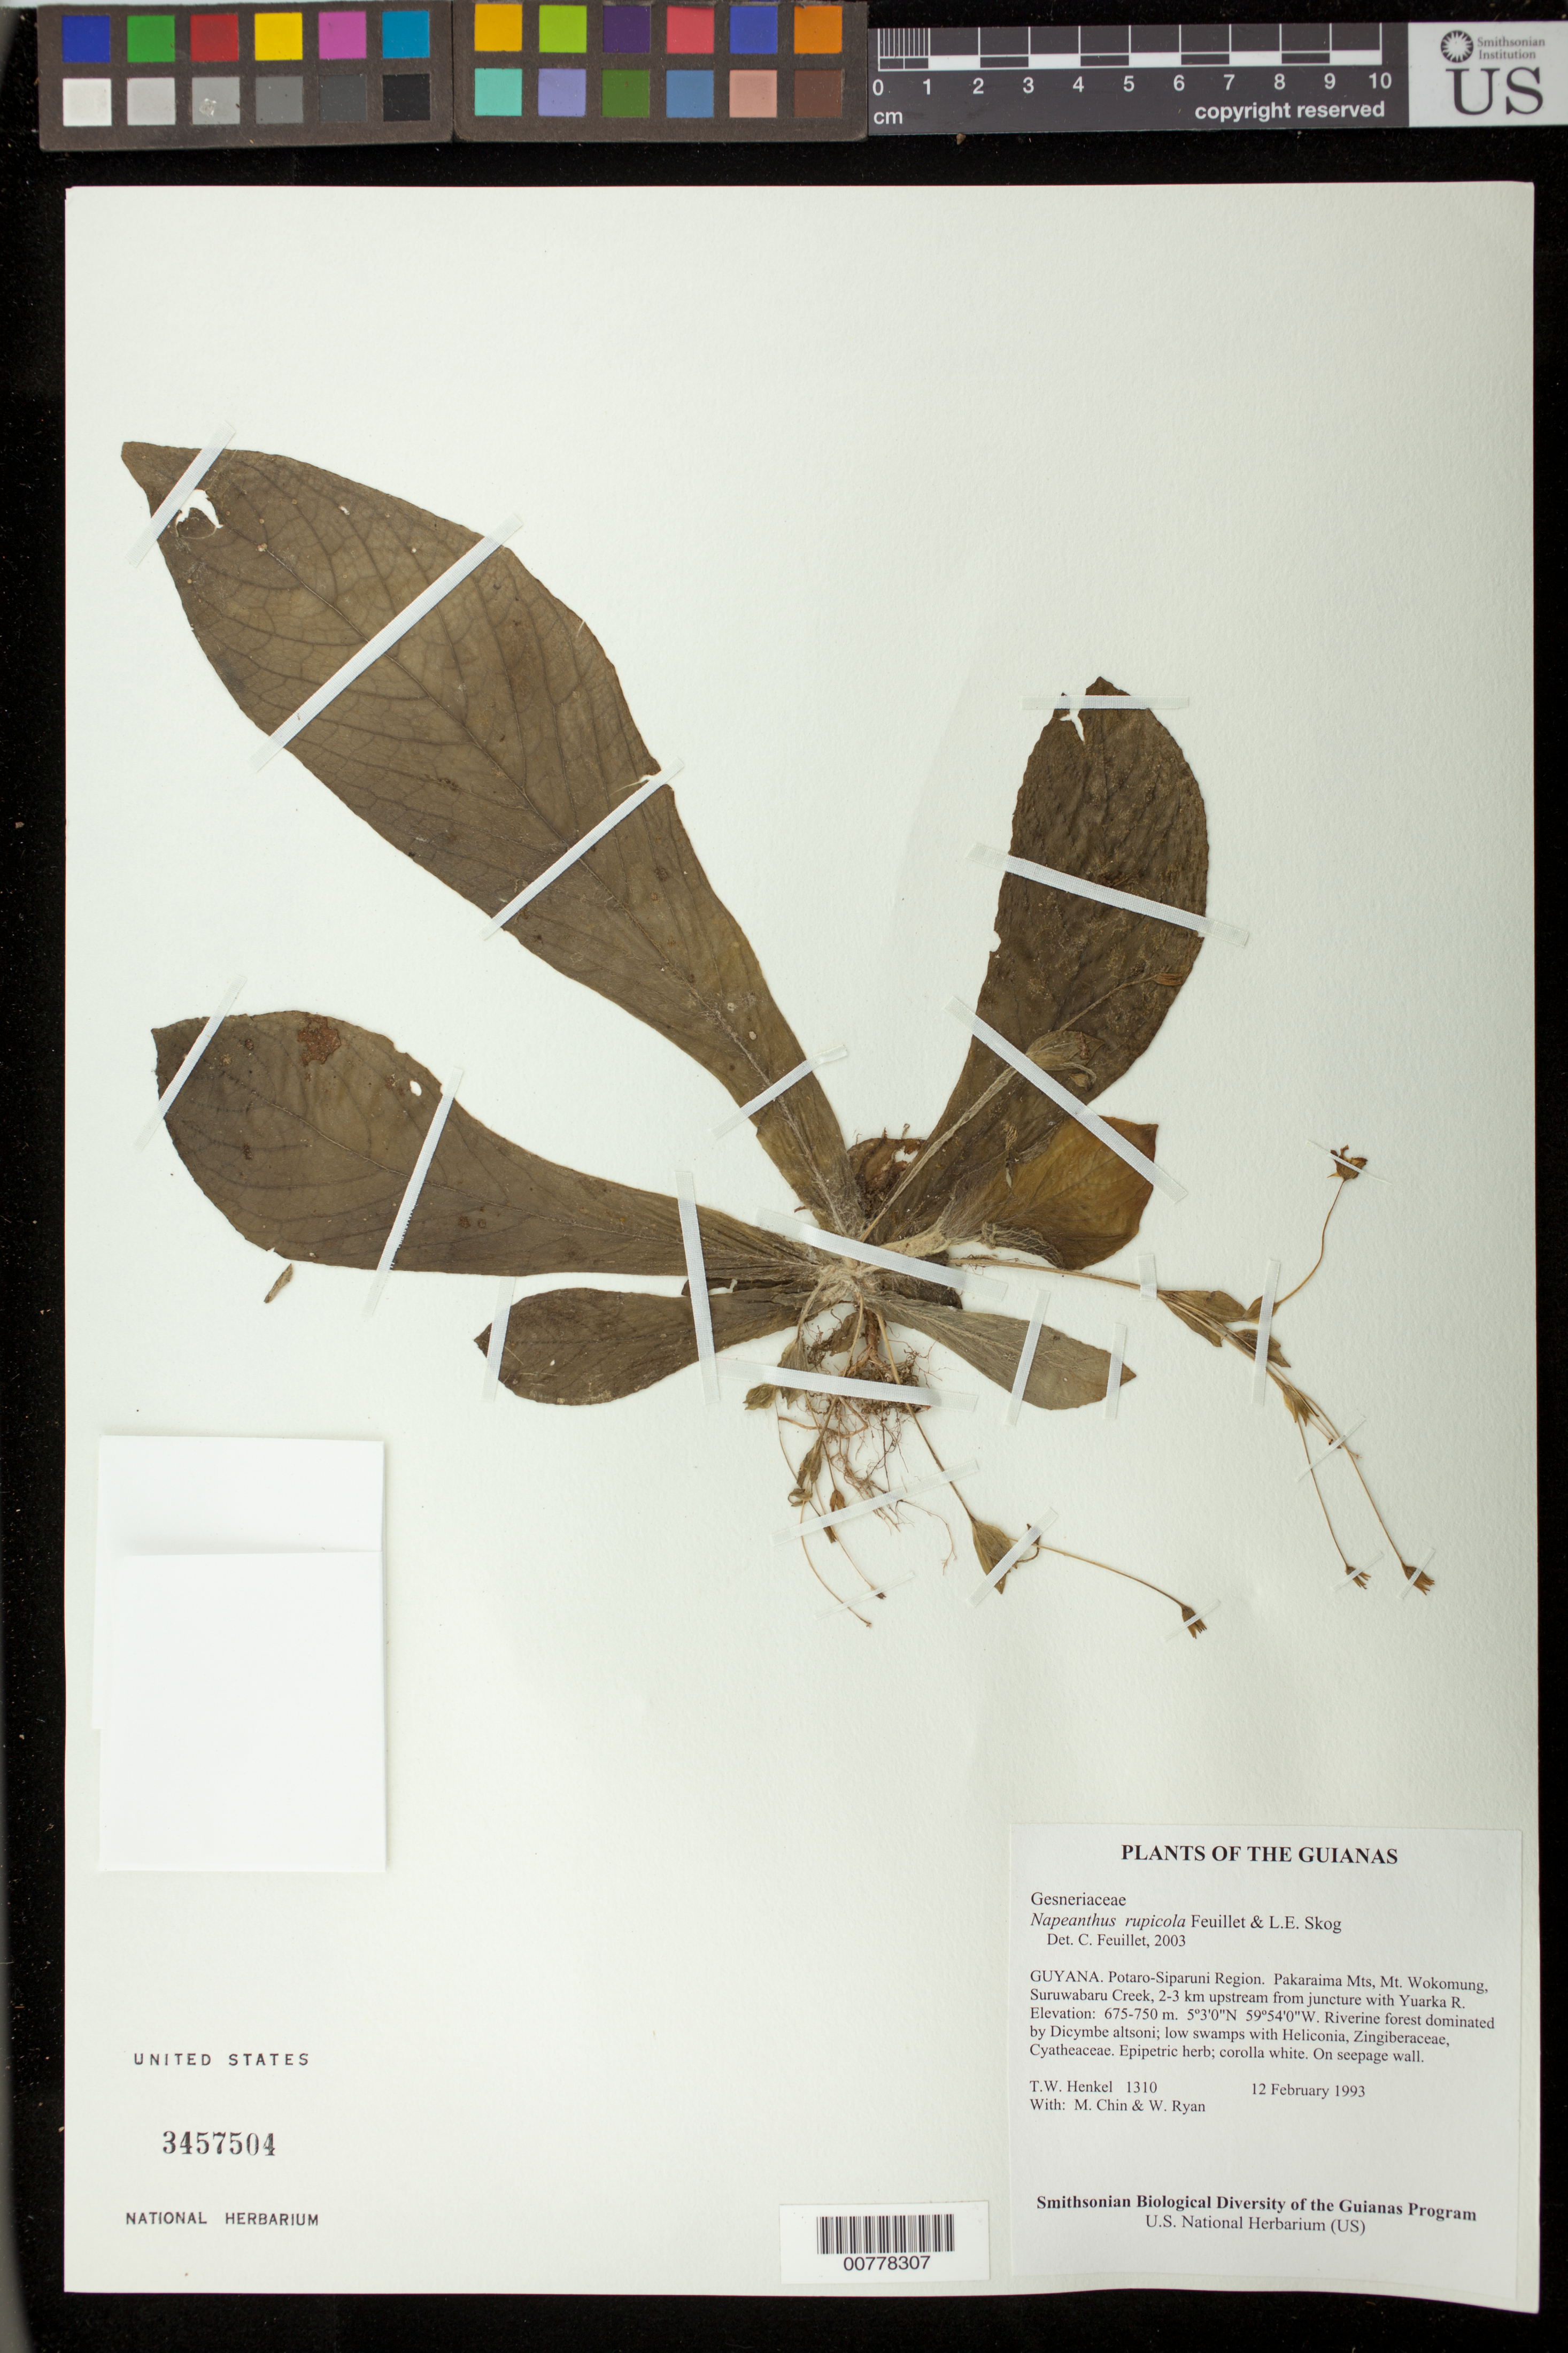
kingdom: Plantae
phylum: Tracheophyta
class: Magnoliopsida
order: Lamiales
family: Gesneriaceae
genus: Napeanthus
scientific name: Napeanthus rupicola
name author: Feuillet & L.E. Skog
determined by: Feuillet, C.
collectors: T. Henkel, M. Chin & W. Ryan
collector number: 1310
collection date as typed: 12 February 1993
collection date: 1993-02-12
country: Guyana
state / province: Potaro-Siparuni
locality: Pakaraima Mts, Mt. Wokomung, Suruwabaru Creek, 2-3 km upstream from juncture with Yuarka R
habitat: Riverine forest dominated by Dicymbe altsoni; low swamps with Heliconia, Zingiberaceae, Cyatheaceae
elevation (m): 675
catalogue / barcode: US 3457504